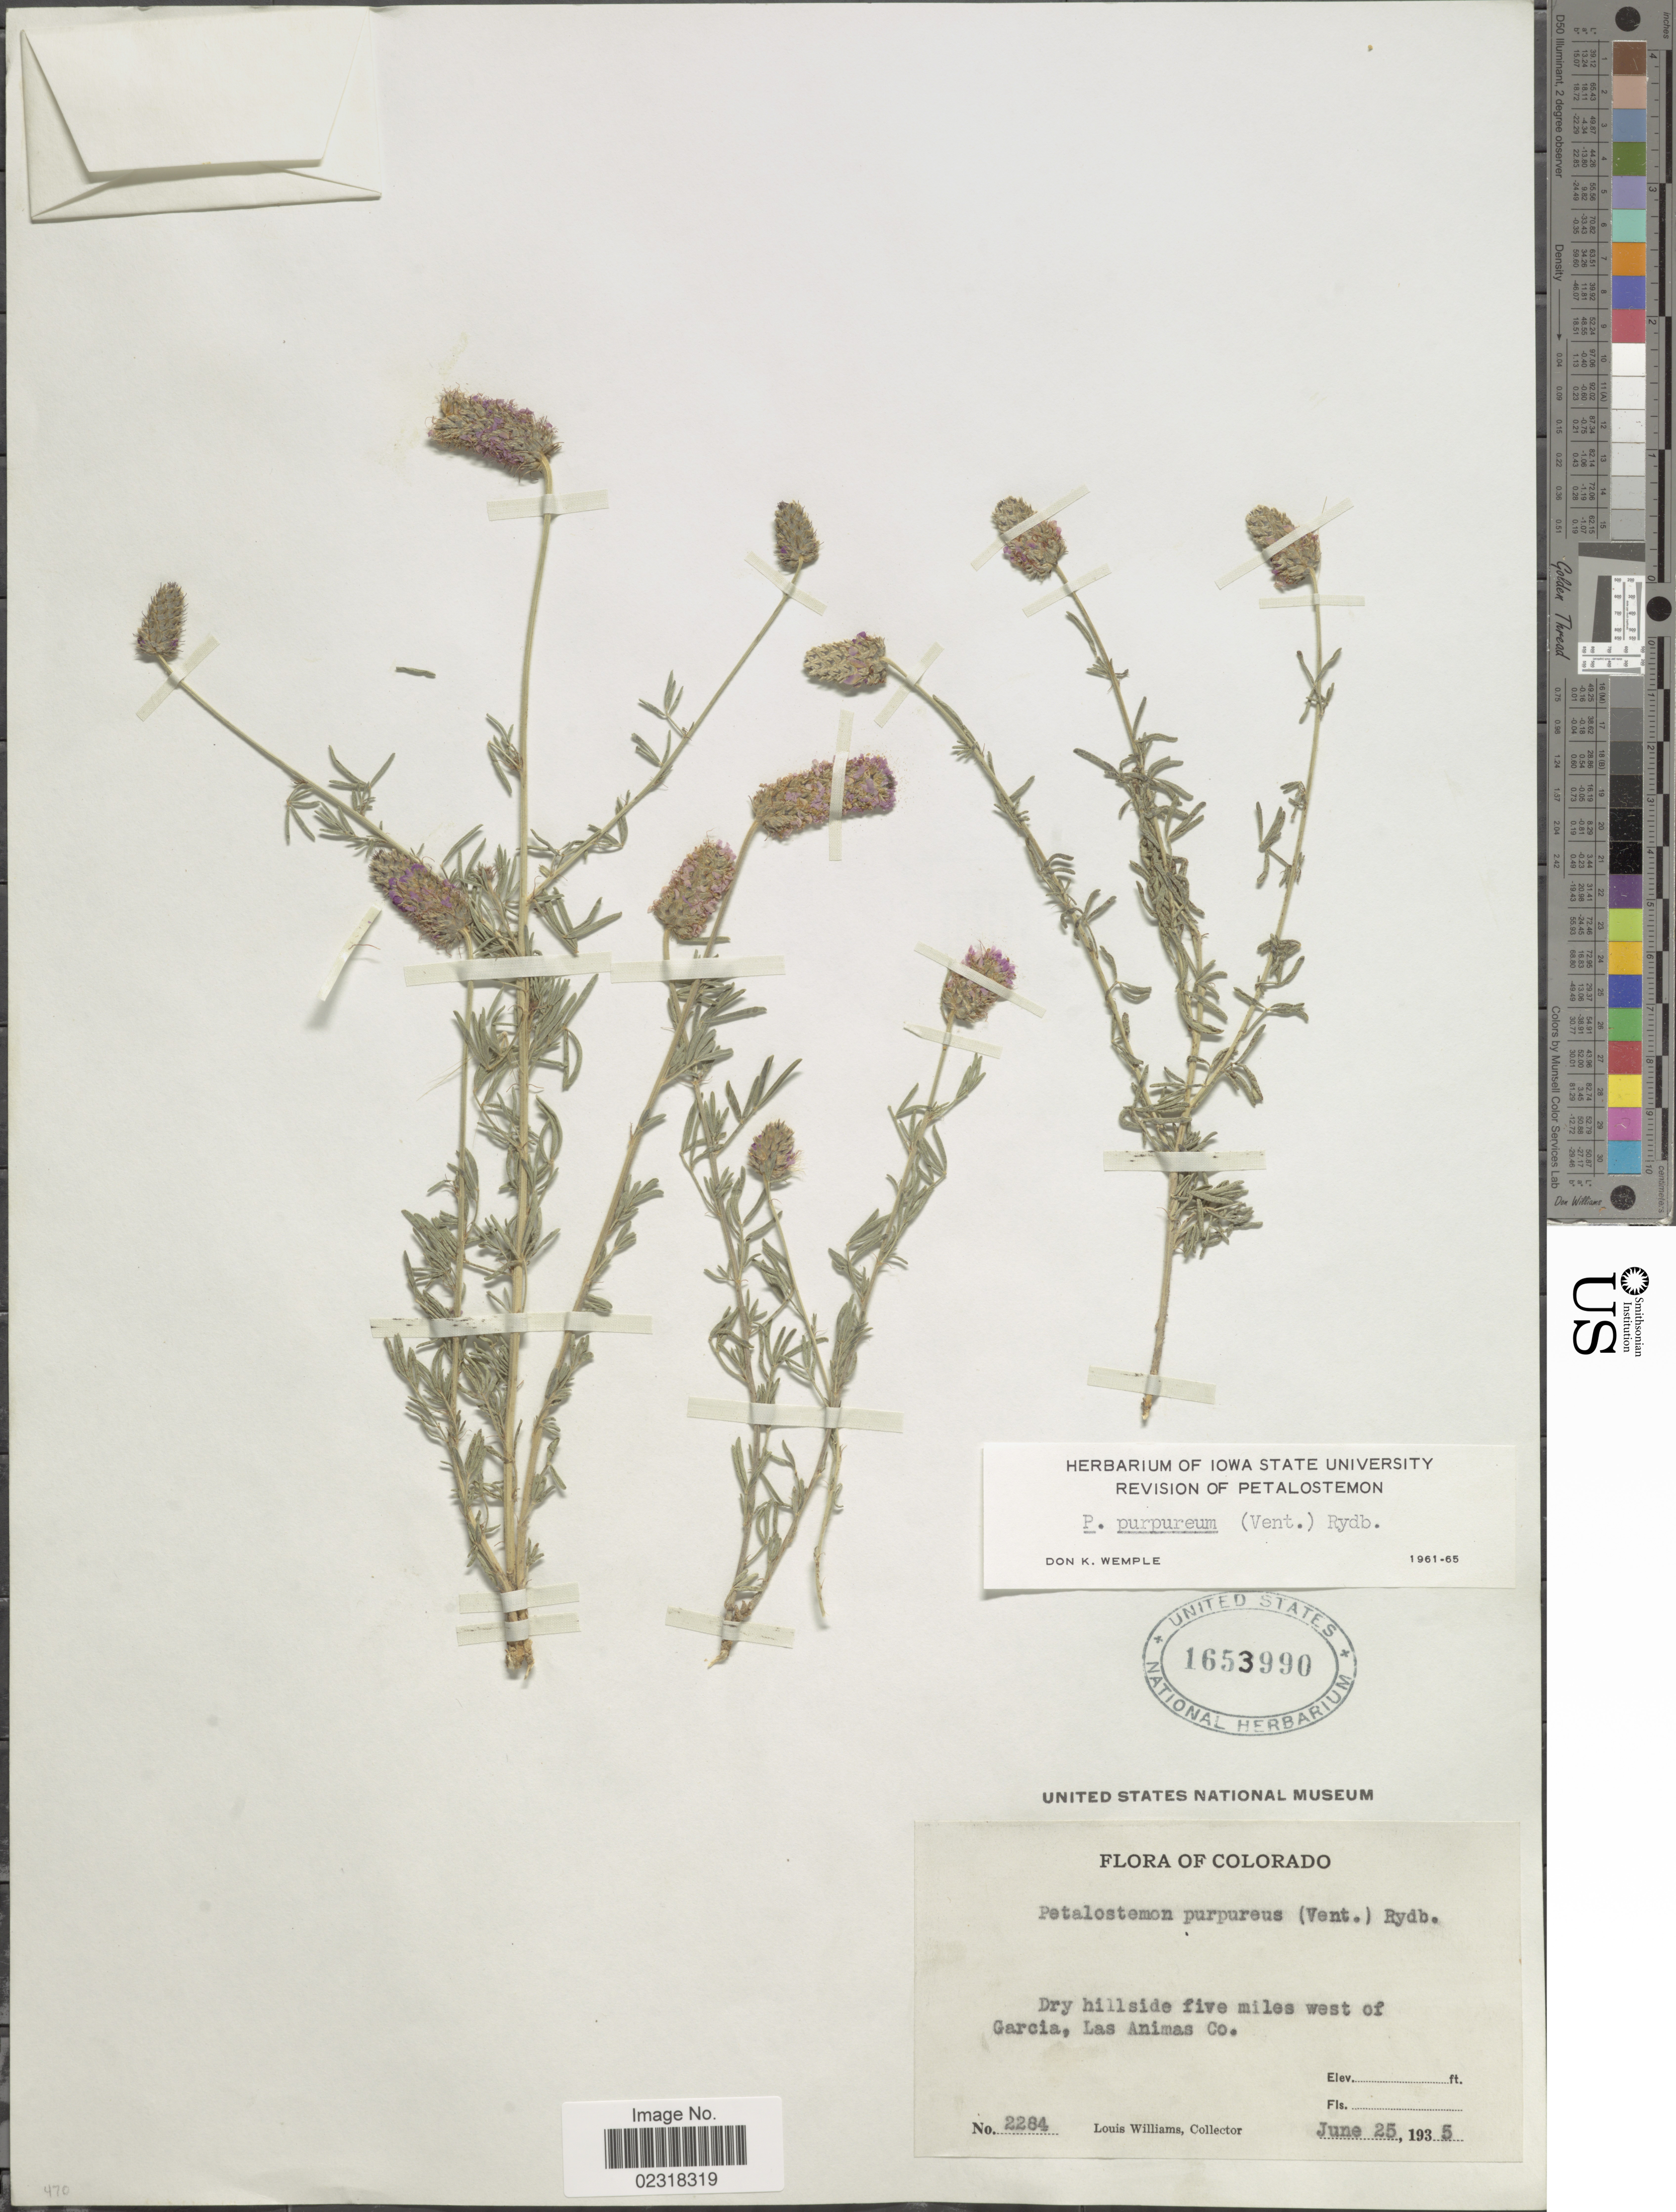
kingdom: Plantae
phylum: Tracheophyta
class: Magnoliopsida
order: Fabales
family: Fabaceae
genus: Dalea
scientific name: Dalea purpurea var. purpurea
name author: Vent.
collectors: L. G. Williams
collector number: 2284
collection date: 1935-06-25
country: United States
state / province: Colorado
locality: Dry hillside five miles west of Garcia, Las Animas Co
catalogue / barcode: US 1653990